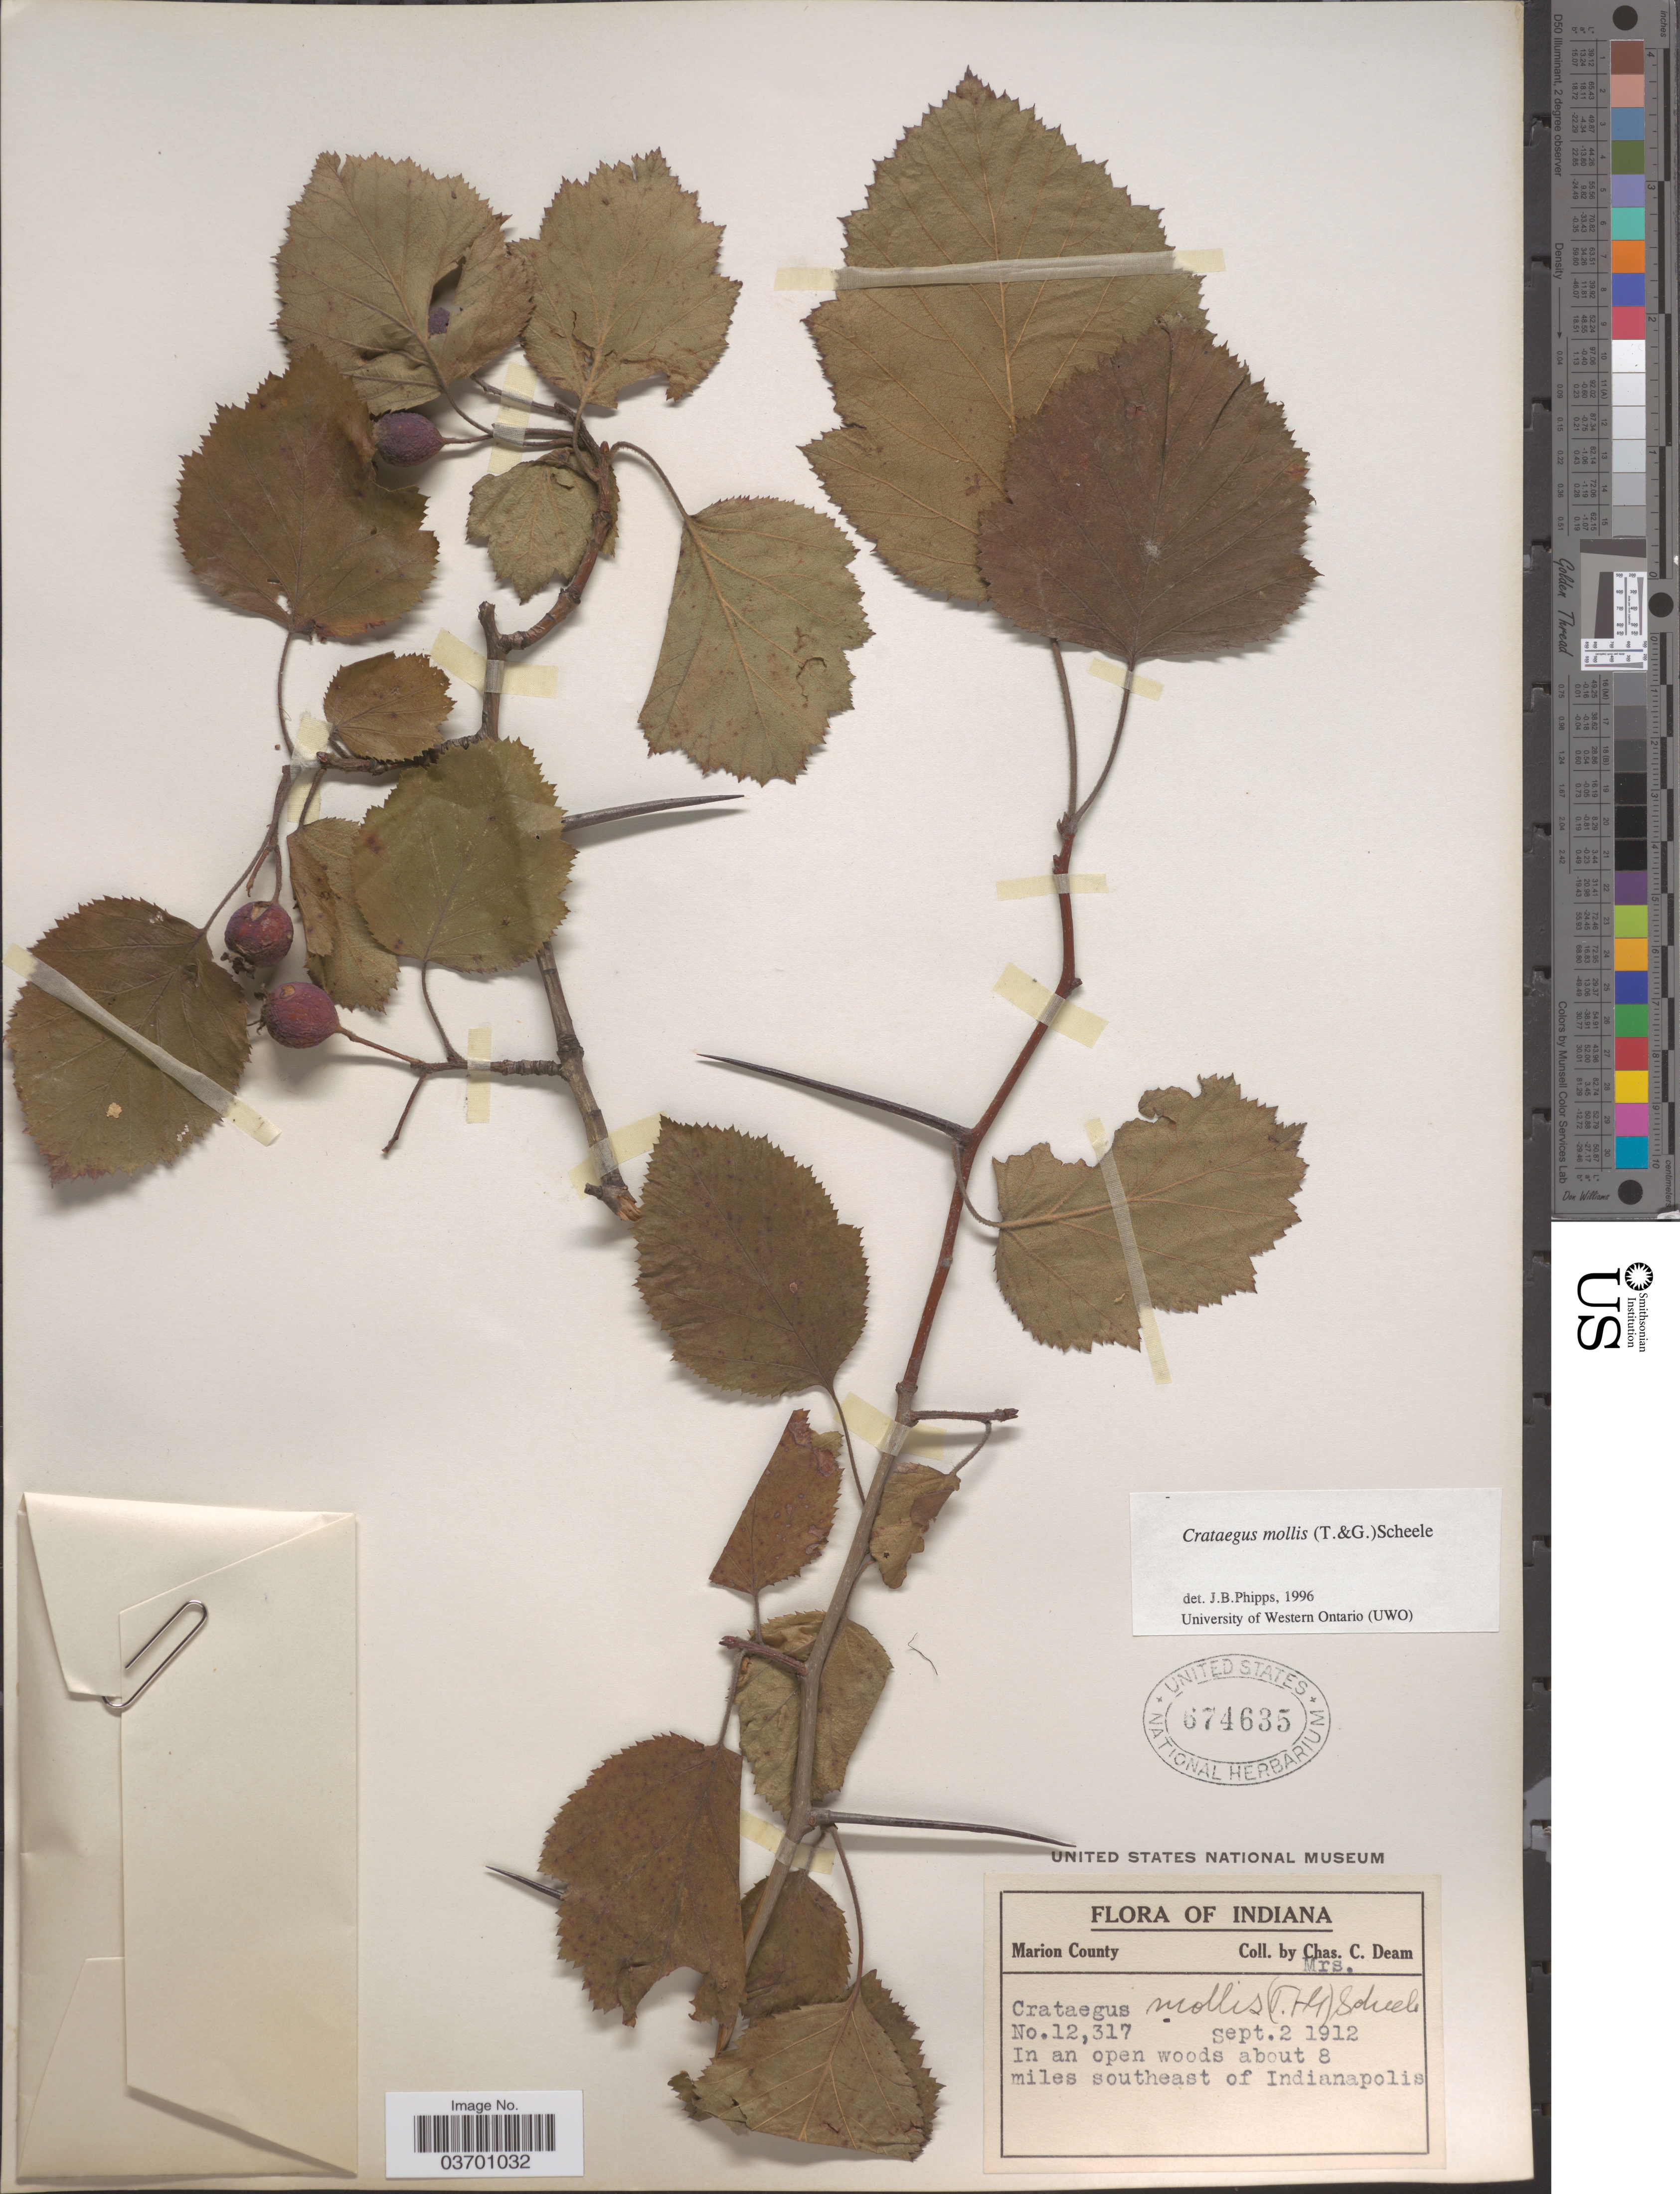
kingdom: Plantae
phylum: Tracheophyta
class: Magnoliopsida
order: Rosales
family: Rosaceae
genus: Crataegus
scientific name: Crataegus mollis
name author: (Torr. & A. Gray) Scheele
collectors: C. Deam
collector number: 12317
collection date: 1912-09-02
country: United States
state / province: Indiana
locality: Marion County. In an open woods about 8 miles southeast of Indianapolis.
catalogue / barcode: US 674635